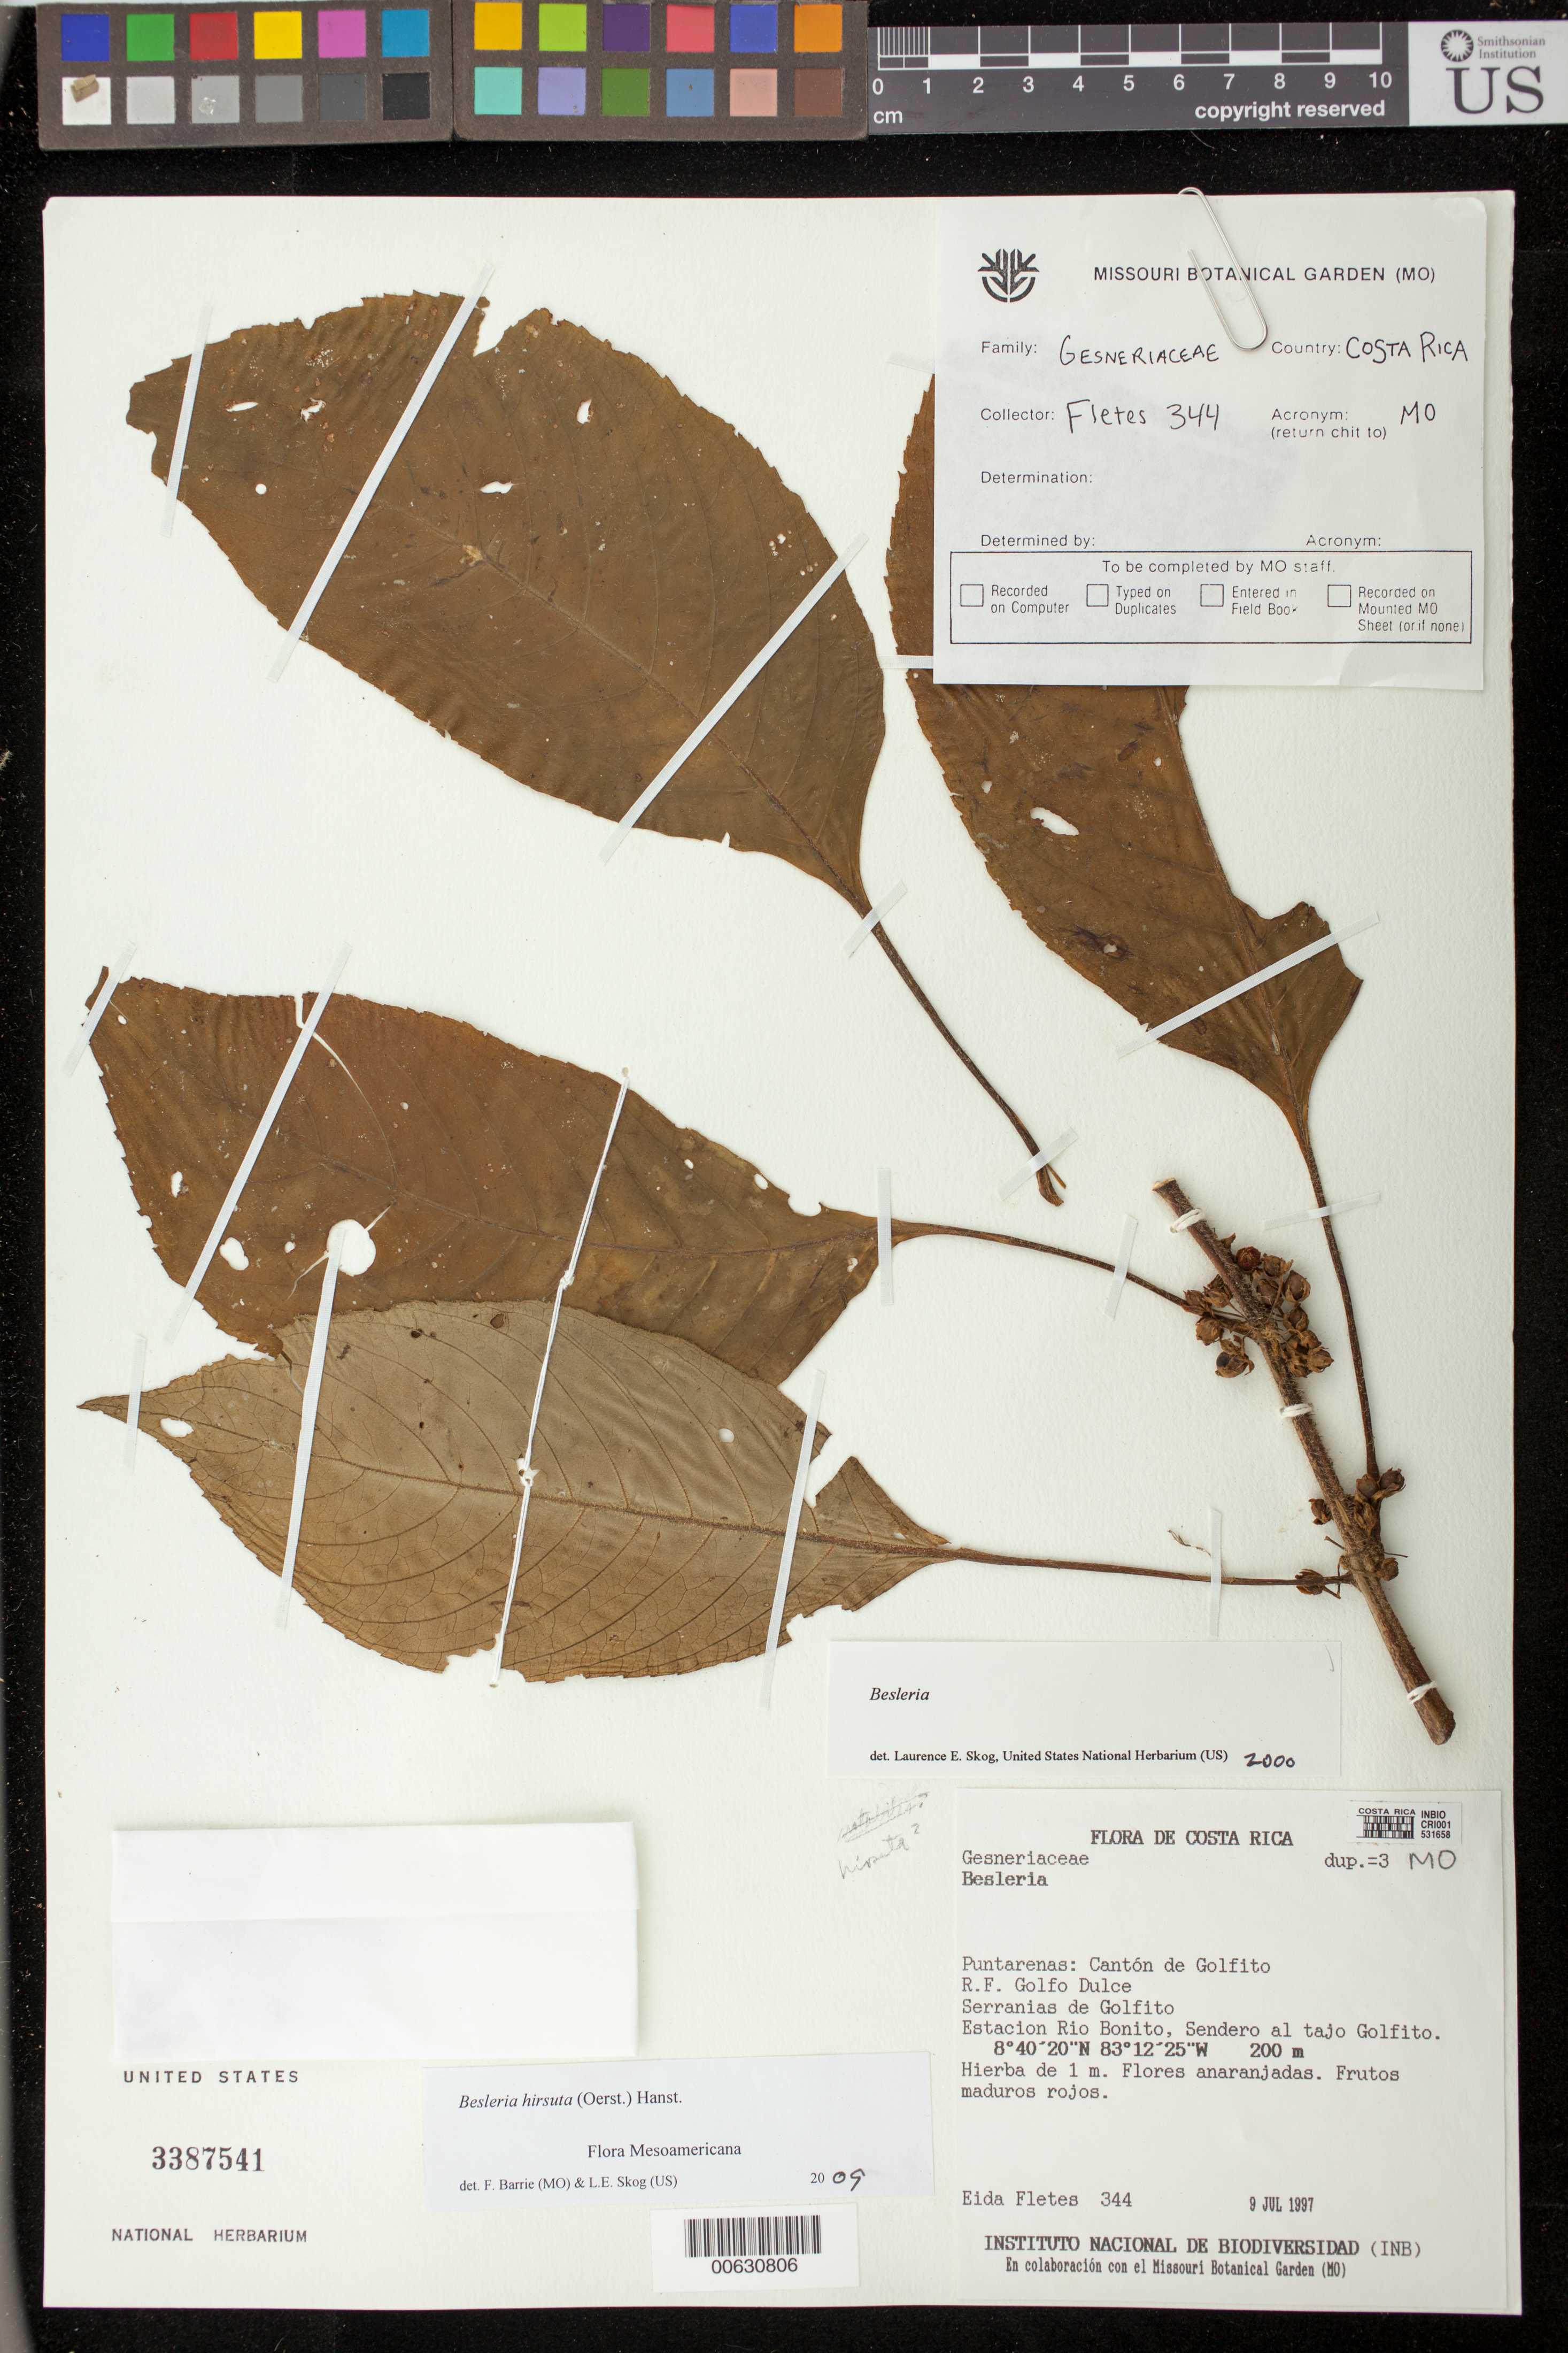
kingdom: Plantae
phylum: Tracheophyta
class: Magnoliopsida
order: Lamiales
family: Gesneriaceae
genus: Besleria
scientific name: Besleria sp.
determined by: Skog, Laurence E.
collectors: E. Fletes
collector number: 344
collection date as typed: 09 Jul 1997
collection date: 1997-07-09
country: Costa Rica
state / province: Puntarenas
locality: Cantón de Golfito, R.F. Golfo Dulce, Serranias de Golfito, Estacion Rio Bonito, Sendero al tajo Golfito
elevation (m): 200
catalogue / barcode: US 3387541